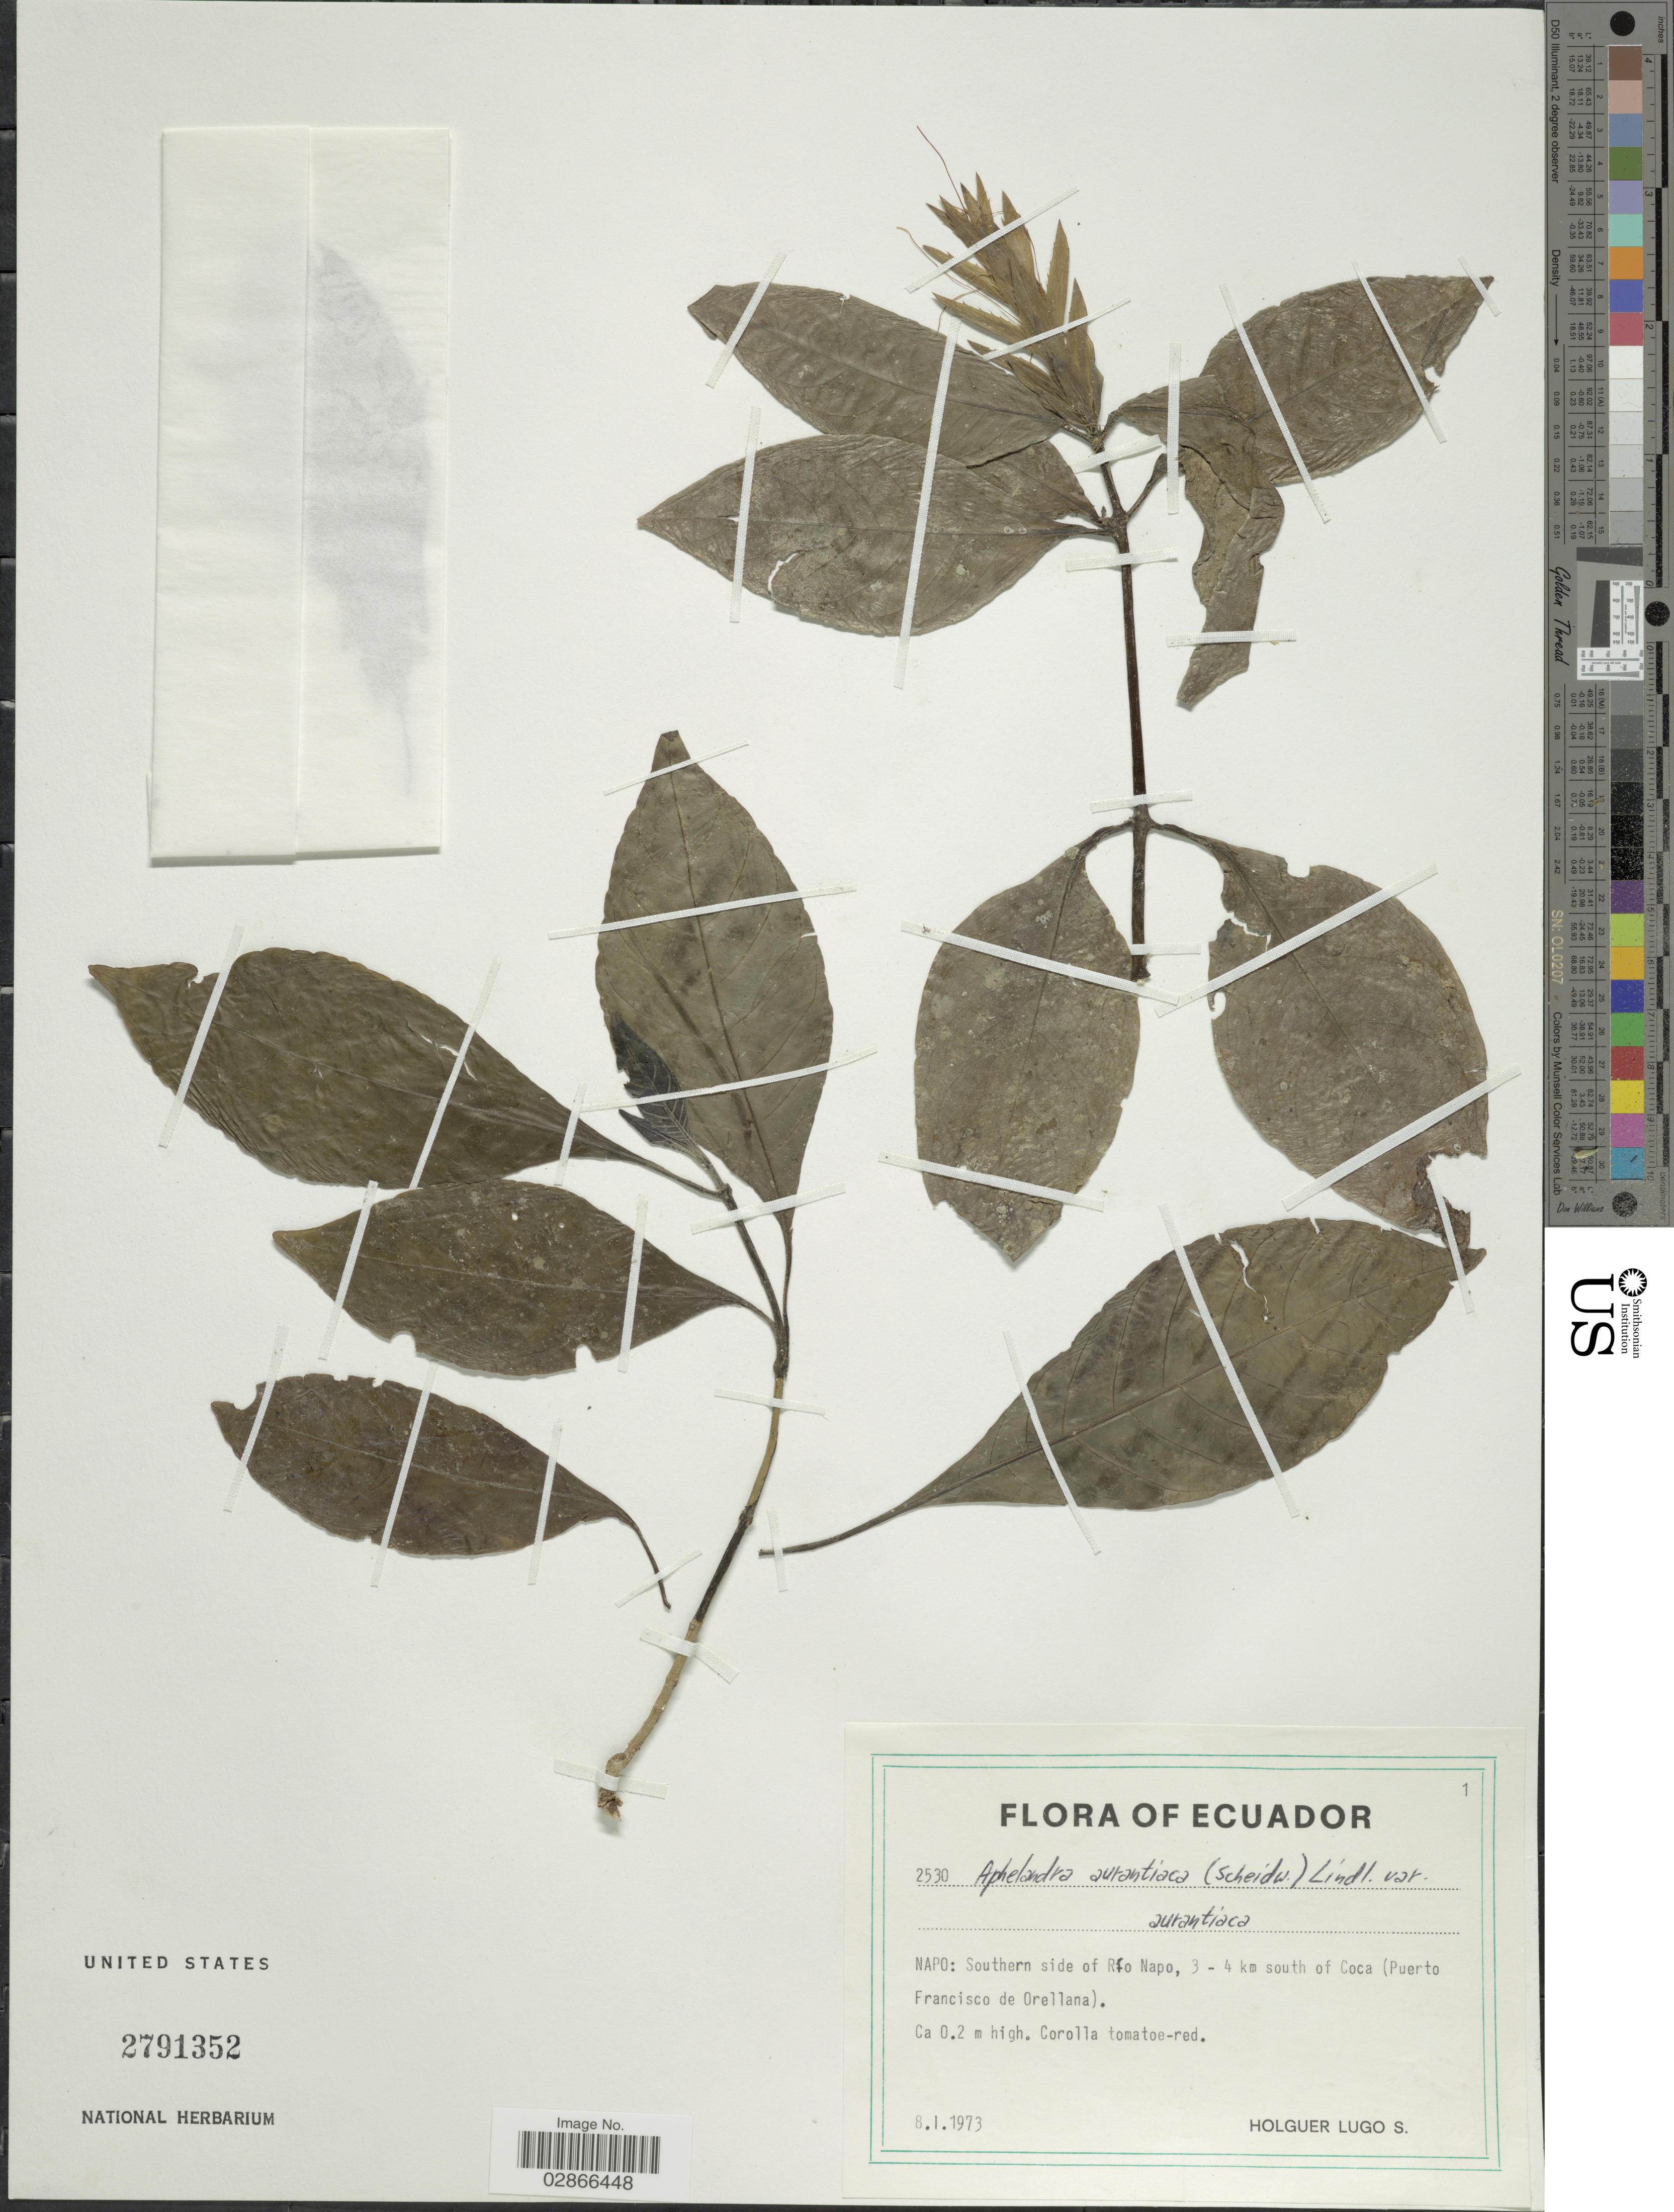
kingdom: Plantae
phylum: Tracheophyta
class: Magnoliopsida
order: Lamiales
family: Acanthaceae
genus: Aphelandra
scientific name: Aphelandra aurantiaca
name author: (Scheidw.) Lindl.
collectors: H. Lugo S.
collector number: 2530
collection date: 1973-01-08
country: Ecuador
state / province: Napo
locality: Southern side of Río Napo, 3-4 km south of Coca (Puerto Francisco de Orellana).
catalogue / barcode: US 2791352